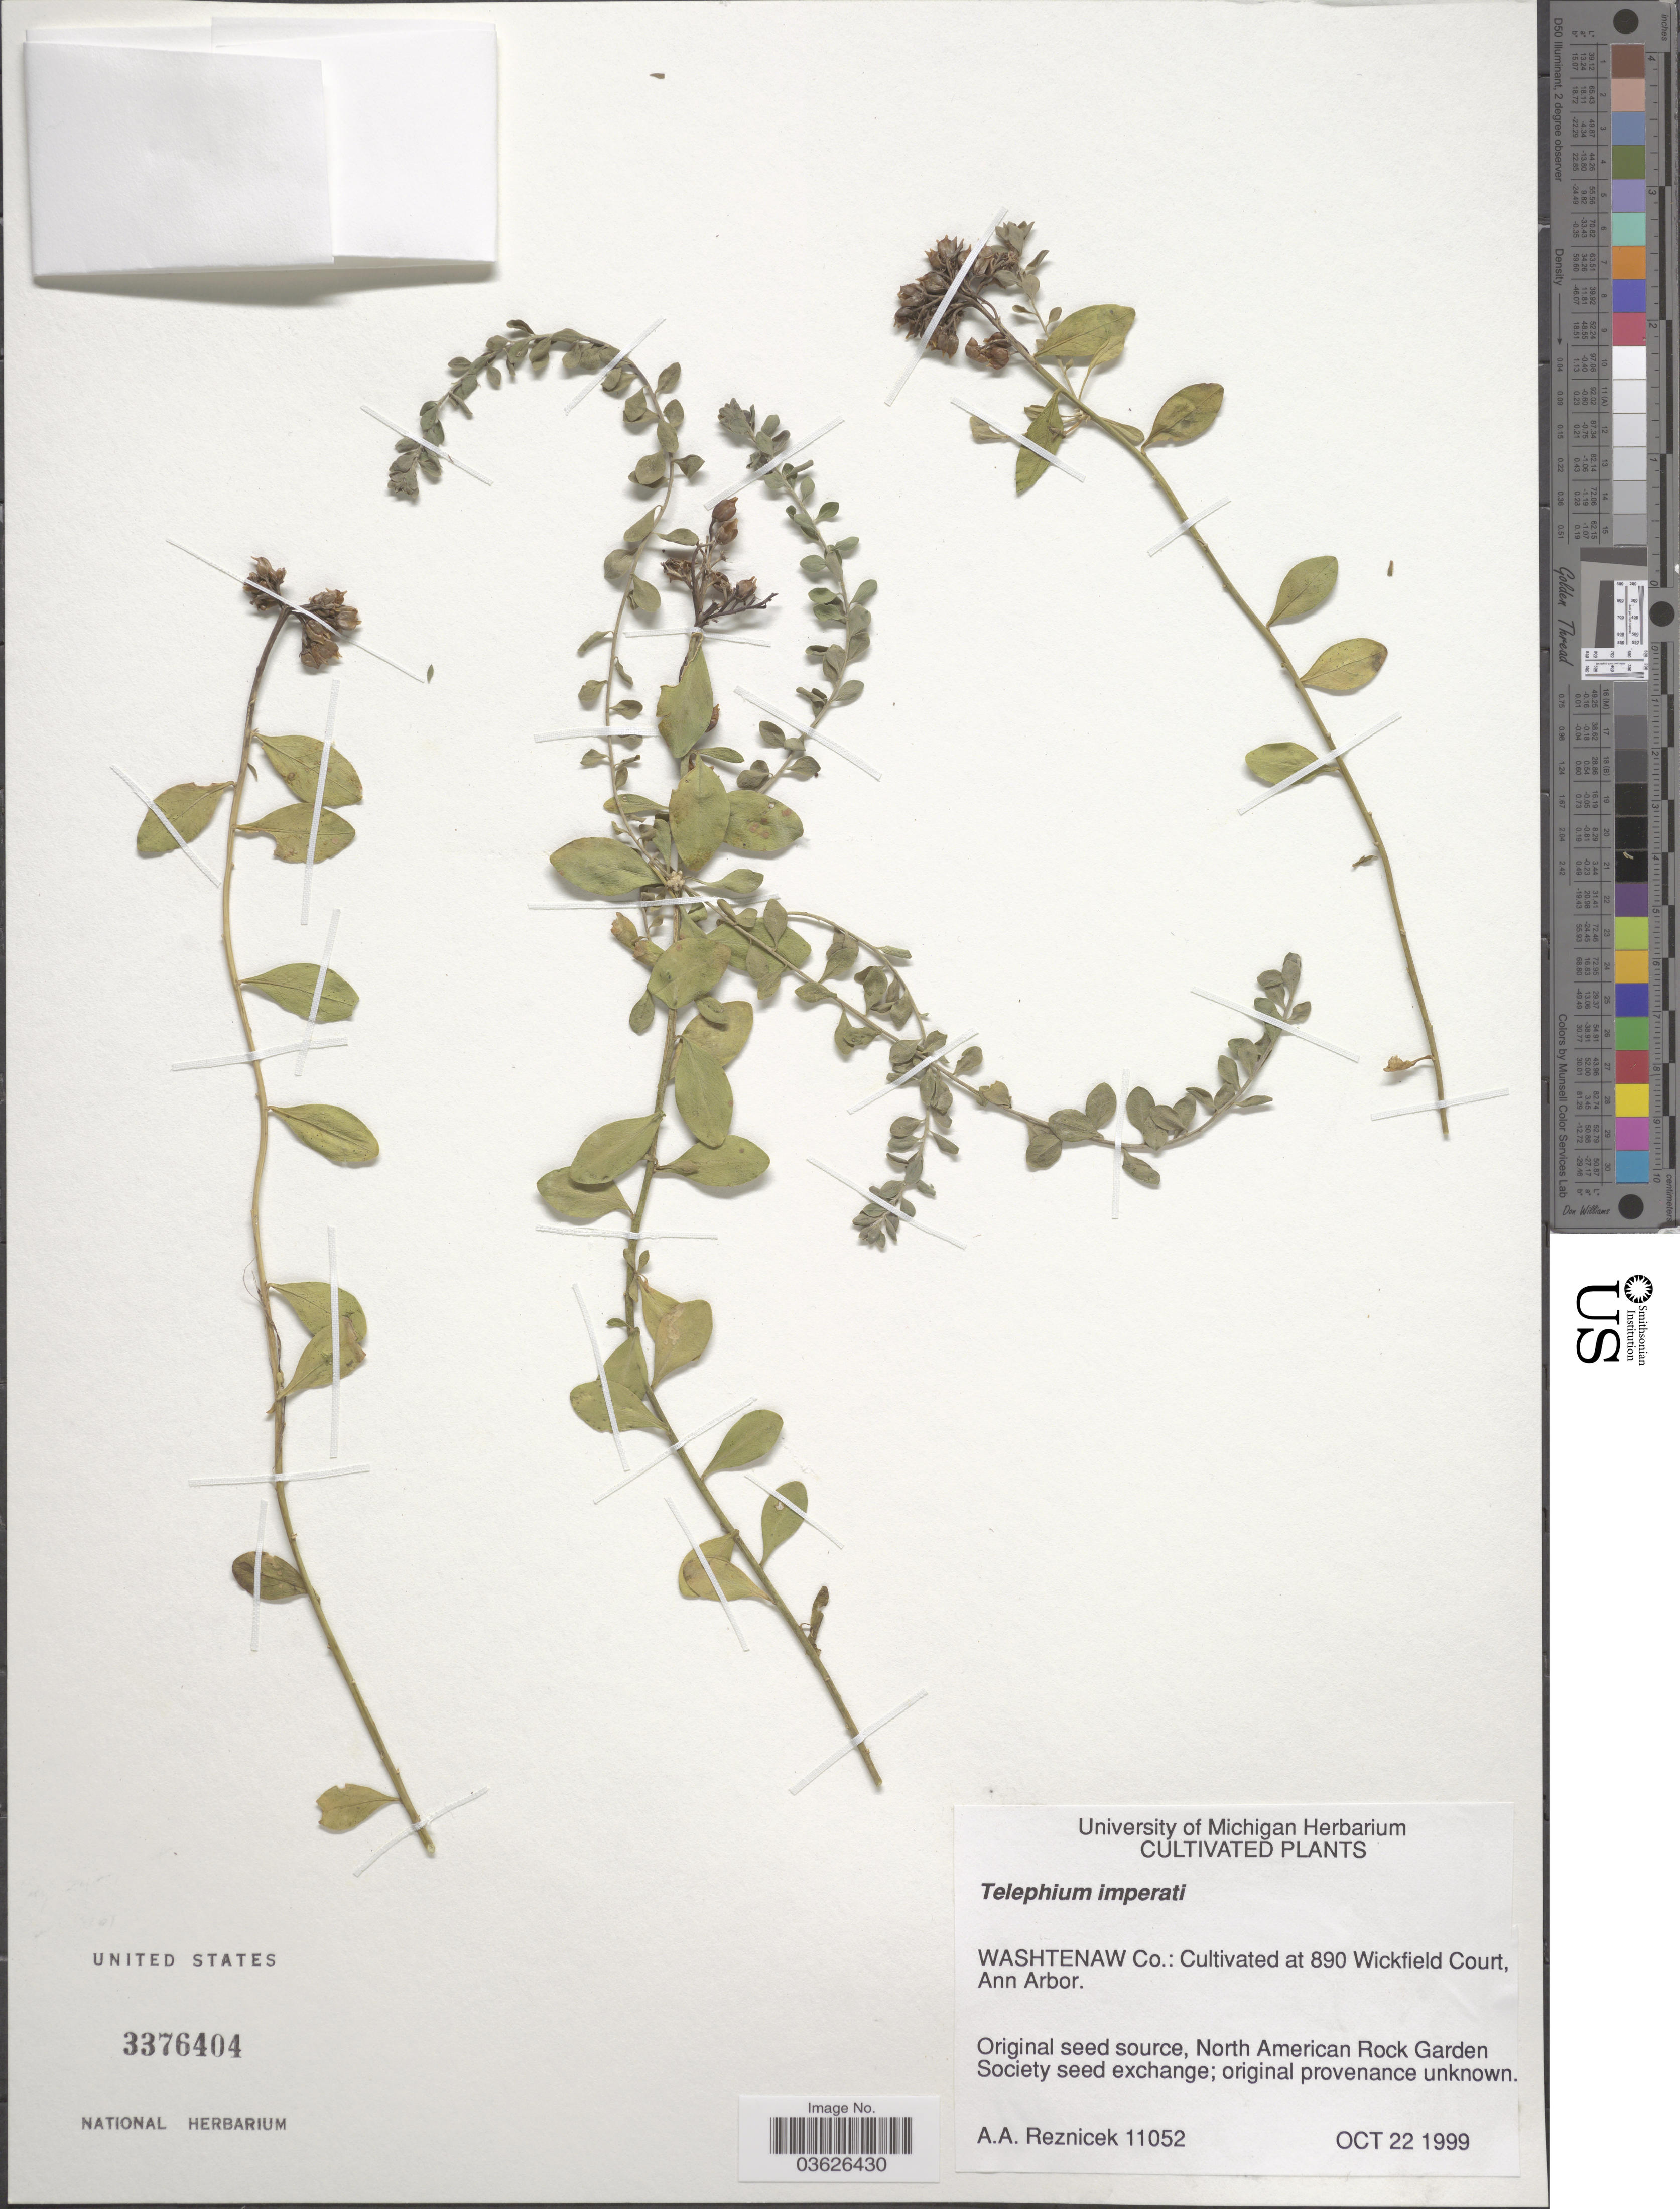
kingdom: Plantae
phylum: Tracheophyta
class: Magnoliopsida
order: Caryophyllales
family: Caryophyllaceae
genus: Telephium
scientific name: Telephium sp.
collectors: A. A. Reznicek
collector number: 11052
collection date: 1999-10-22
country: United States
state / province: Michigan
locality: Washtenaw Co.: At 890 Wickfield Court, Ann Arbor.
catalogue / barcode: US 3376404